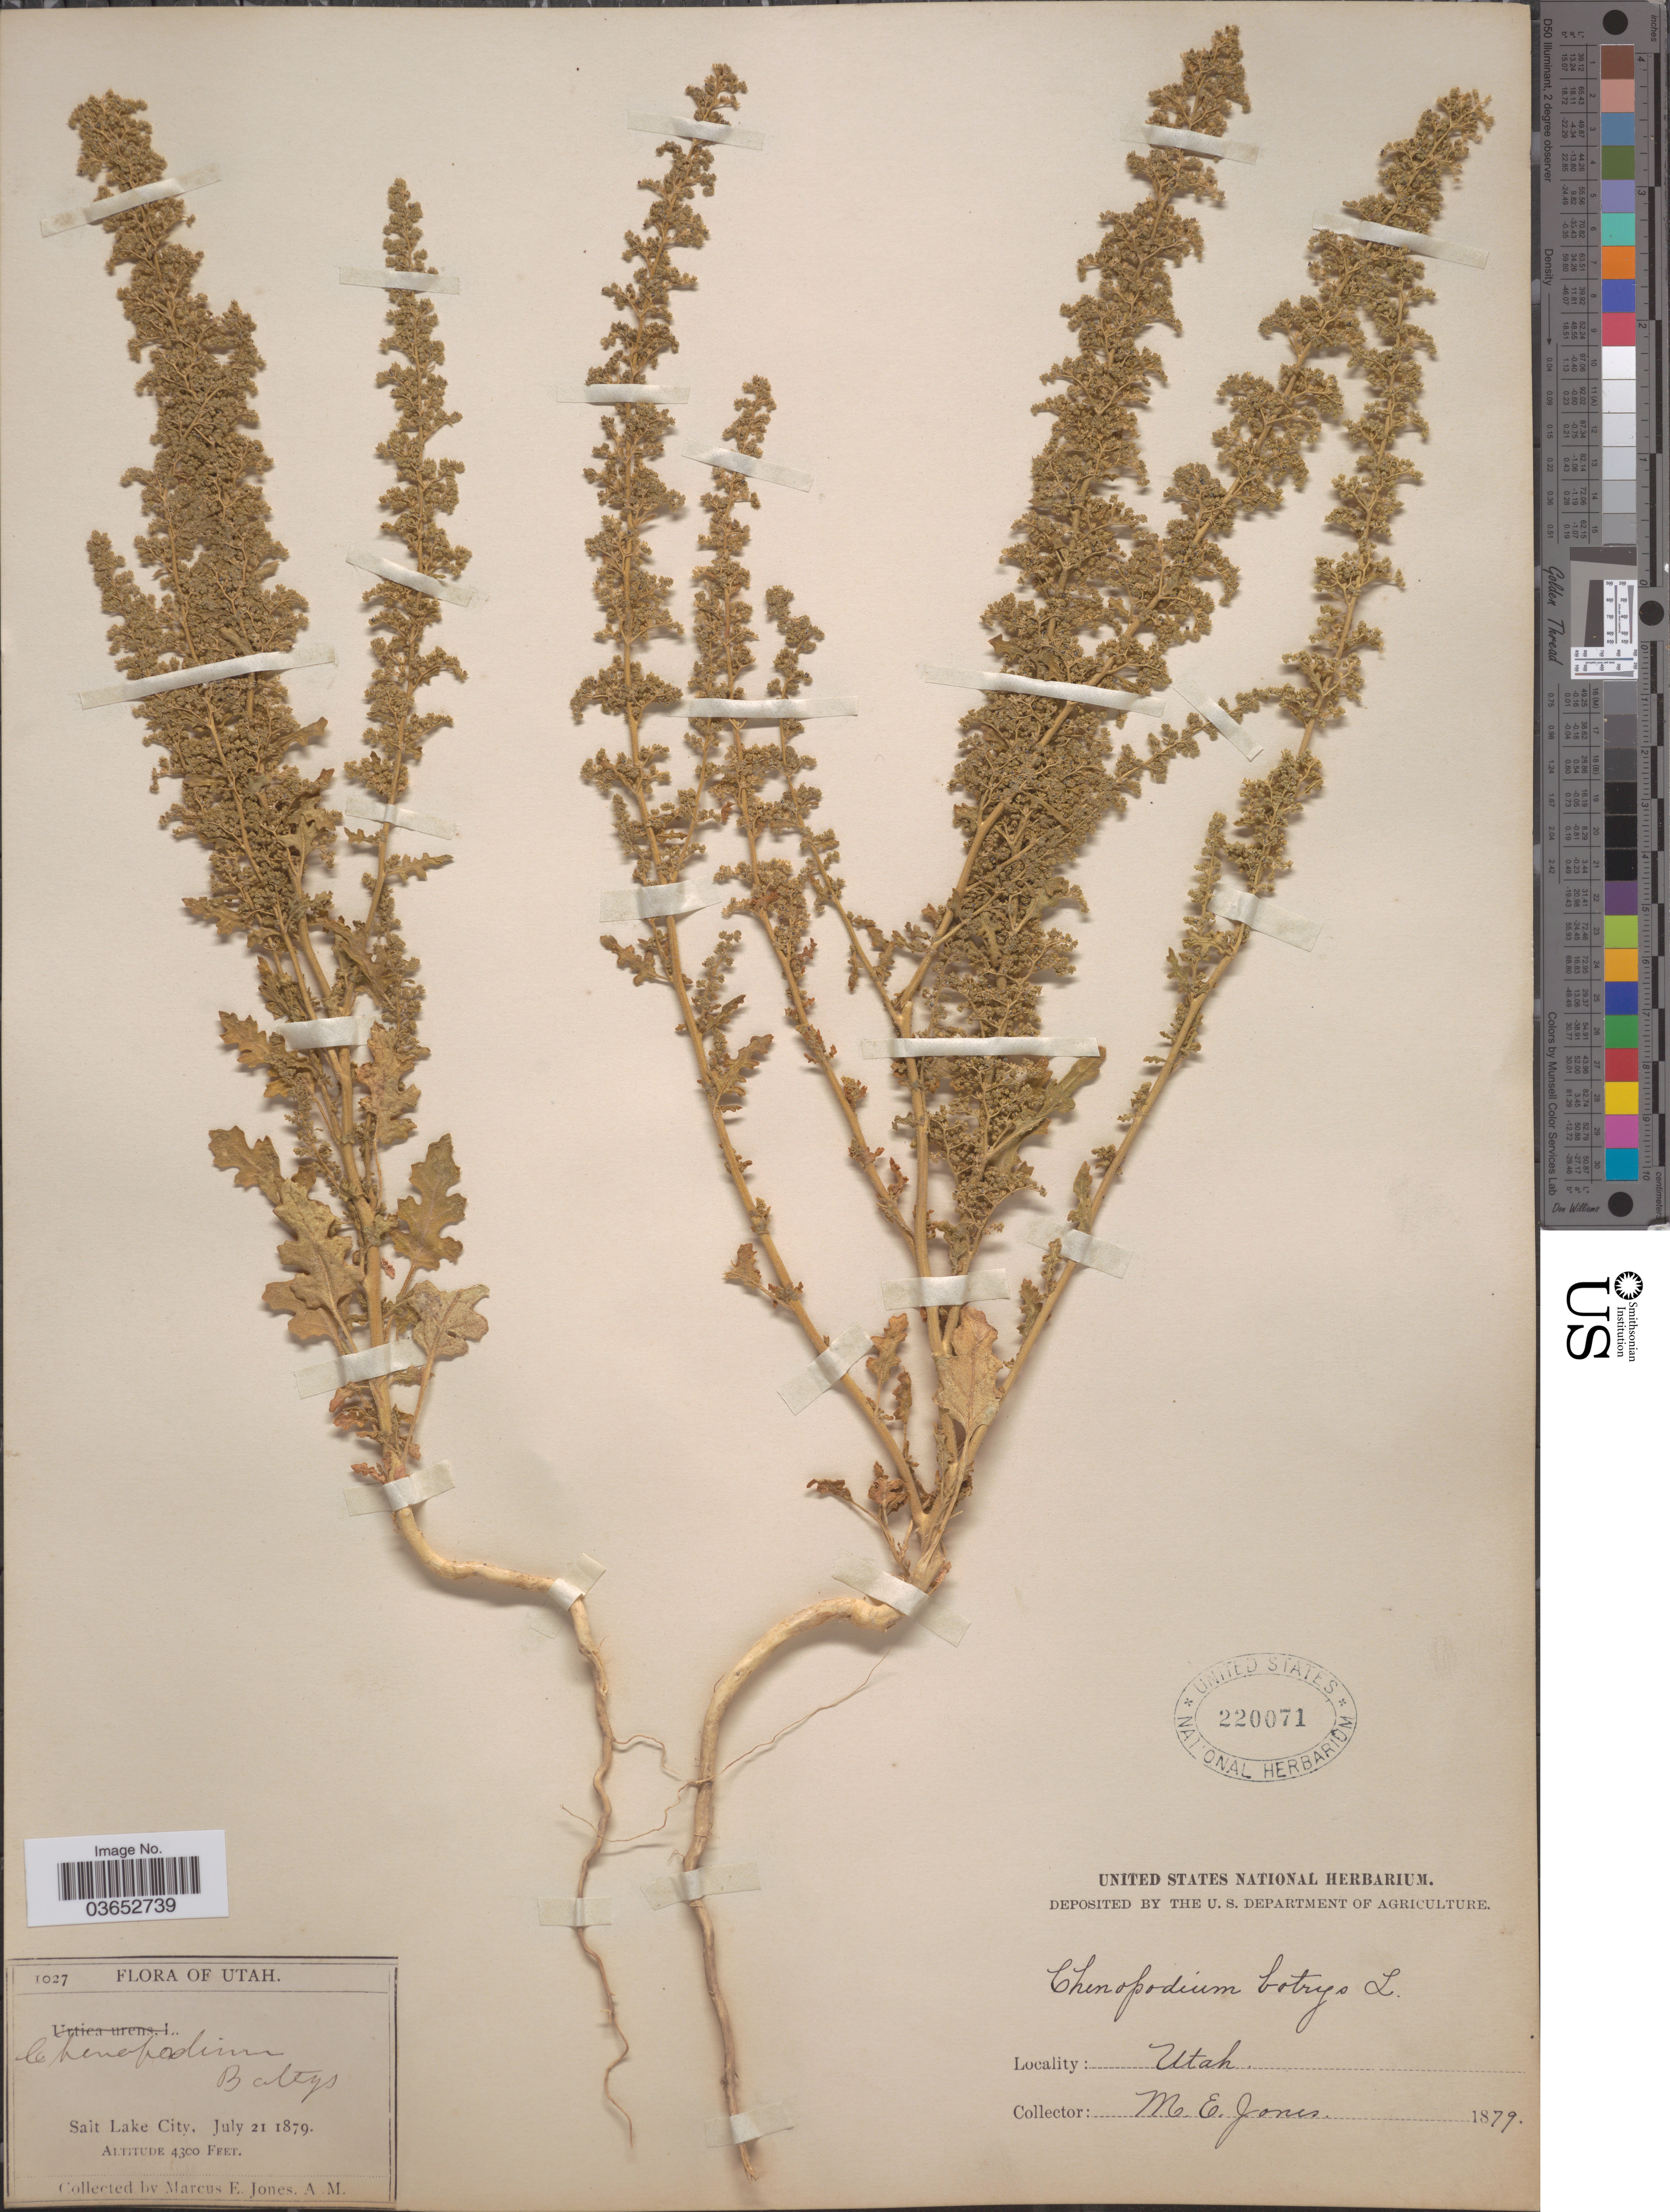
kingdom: Plantae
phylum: Tracheophyta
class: Magnoliopsida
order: Caryophyllales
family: Amaranthaceae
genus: Chenopodium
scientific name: Chenopodium botrys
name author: L.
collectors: M. E. Jones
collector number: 1027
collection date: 1879-07-21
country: United States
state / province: Utah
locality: Salt Lake City.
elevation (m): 1311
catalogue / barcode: US 220071